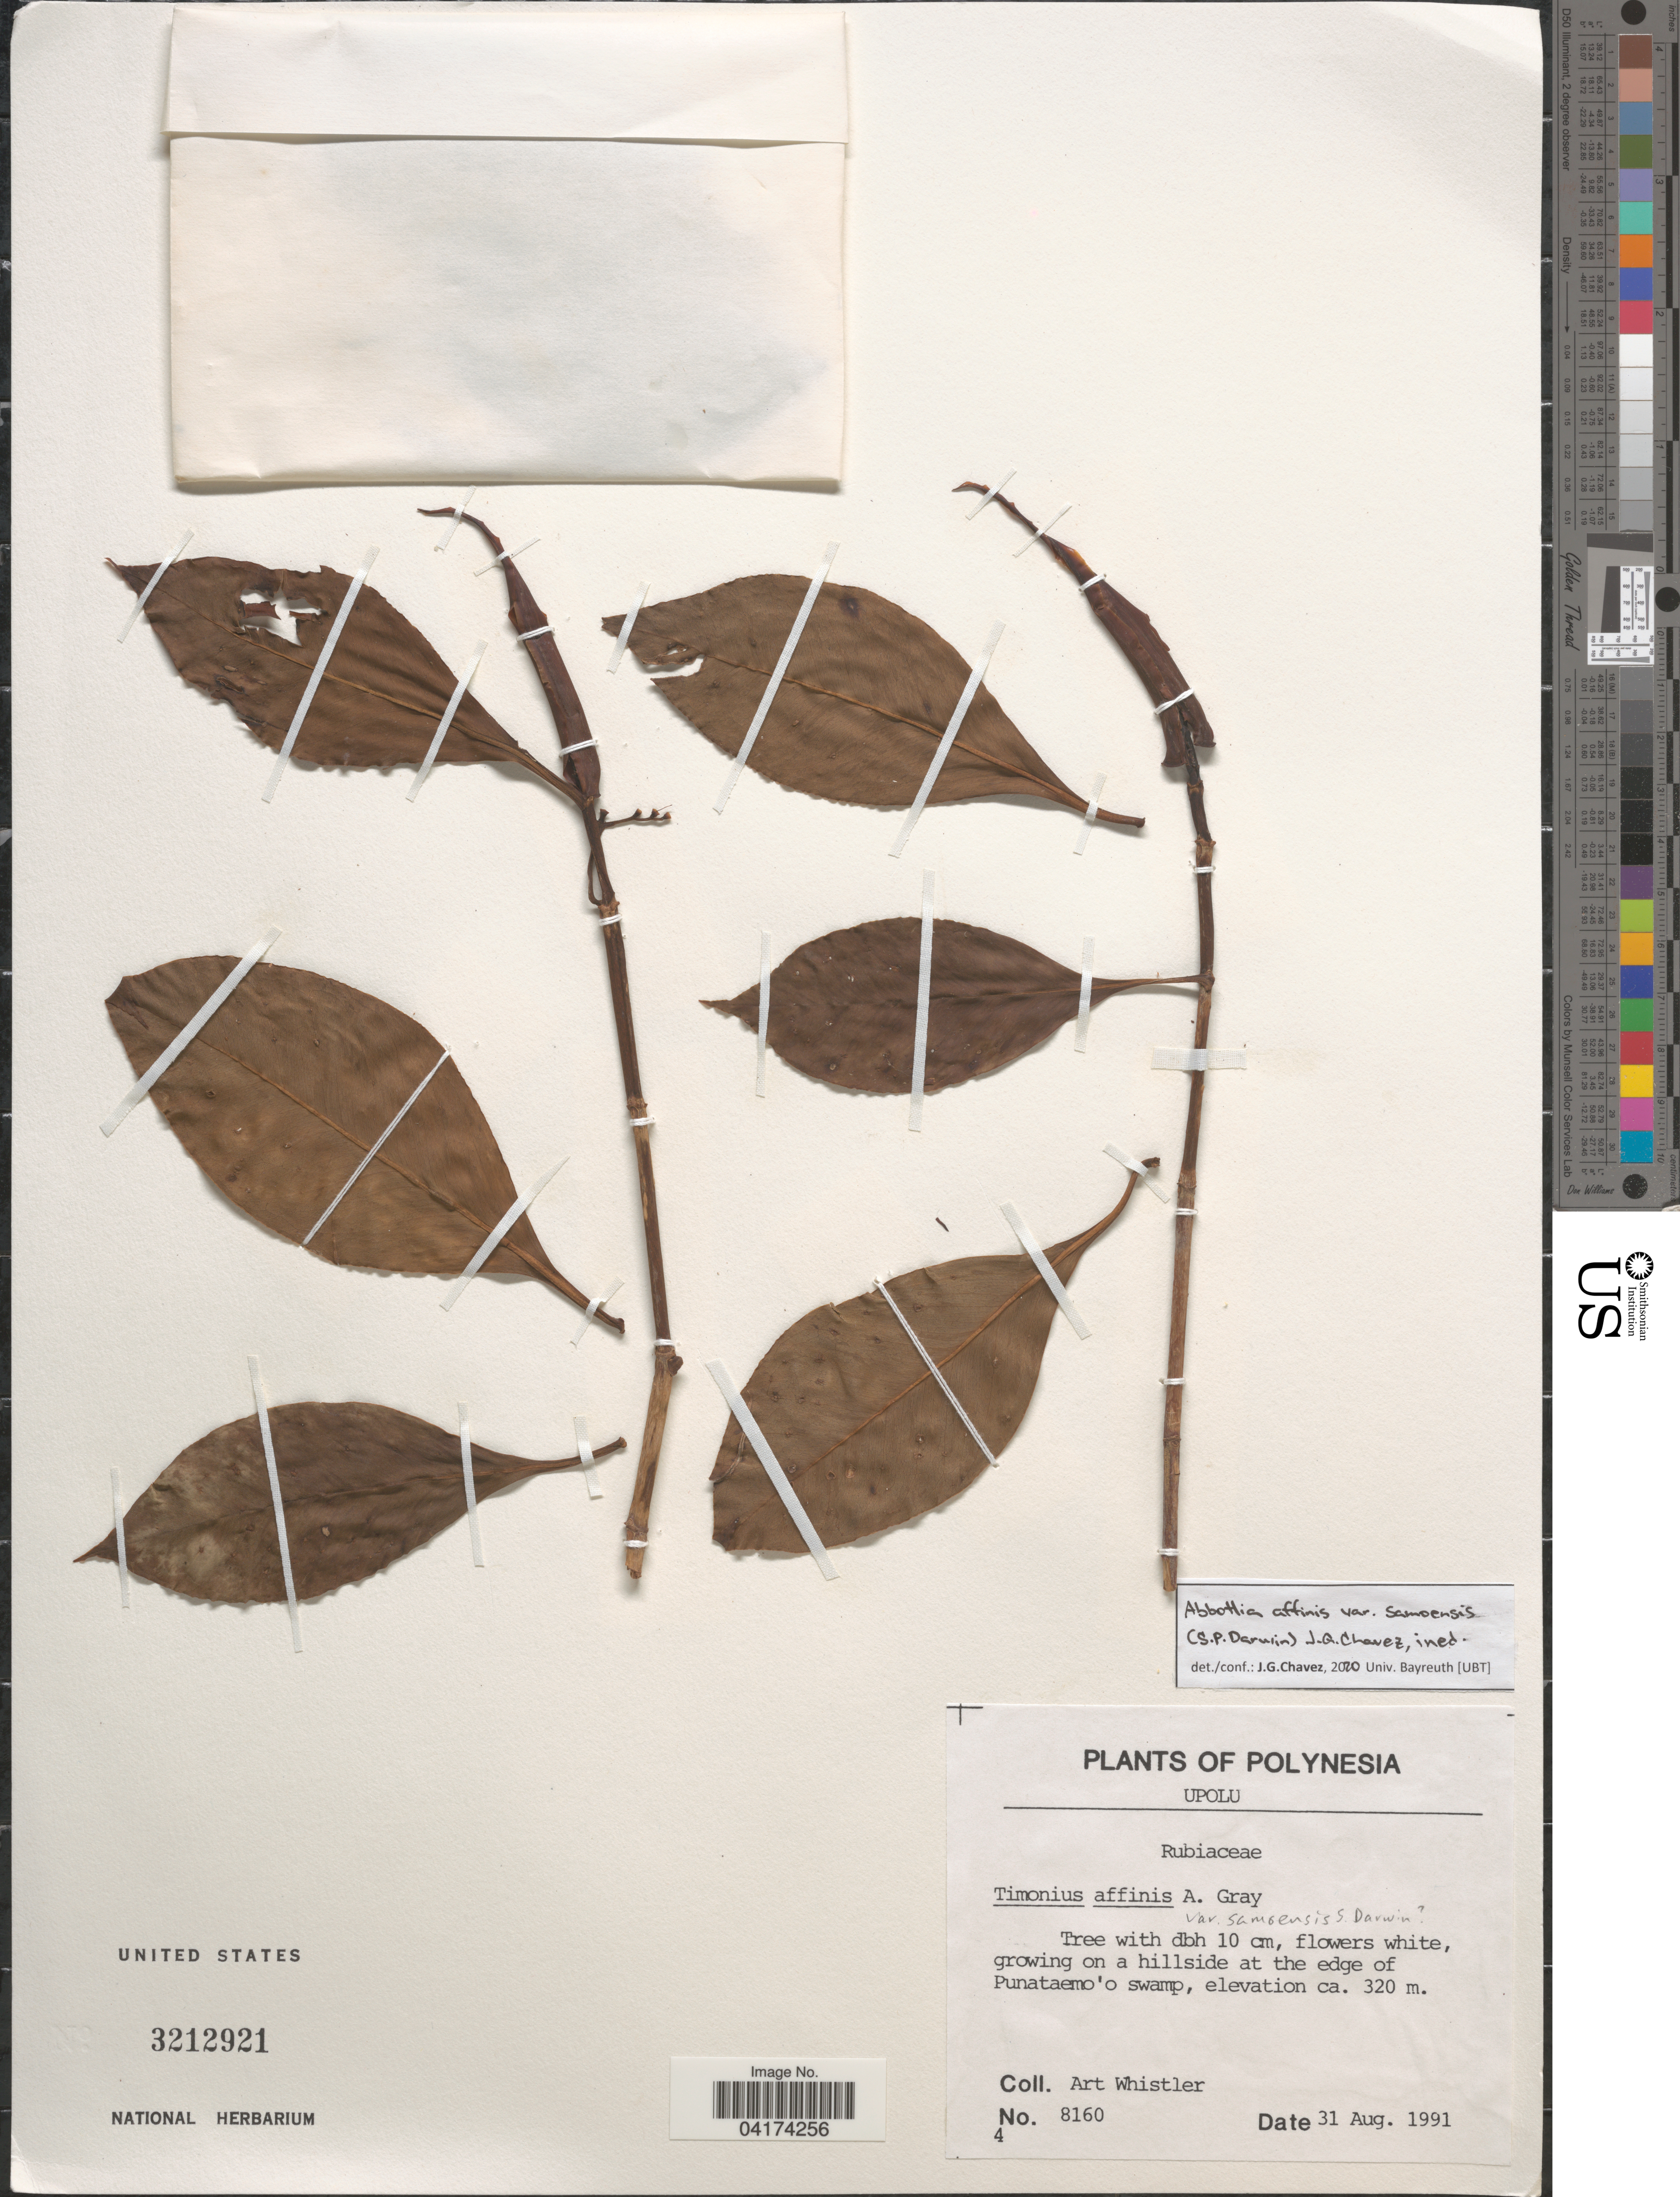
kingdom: Plantae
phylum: Tracheophyta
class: Magnoliopsida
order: Gentianales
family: Rubiaceae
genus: Abbottia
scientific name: Abbottia affinis var. samoensis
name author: (S.P. Darwin) J.G. Chavez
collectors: A. Whistler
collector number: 8160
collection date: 1991-08-31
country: Samoa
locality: Polynesia. Upolu. Growing on a hillside at the edge of Punataemo'o swamp.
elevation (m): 320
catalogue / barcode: US 3212921